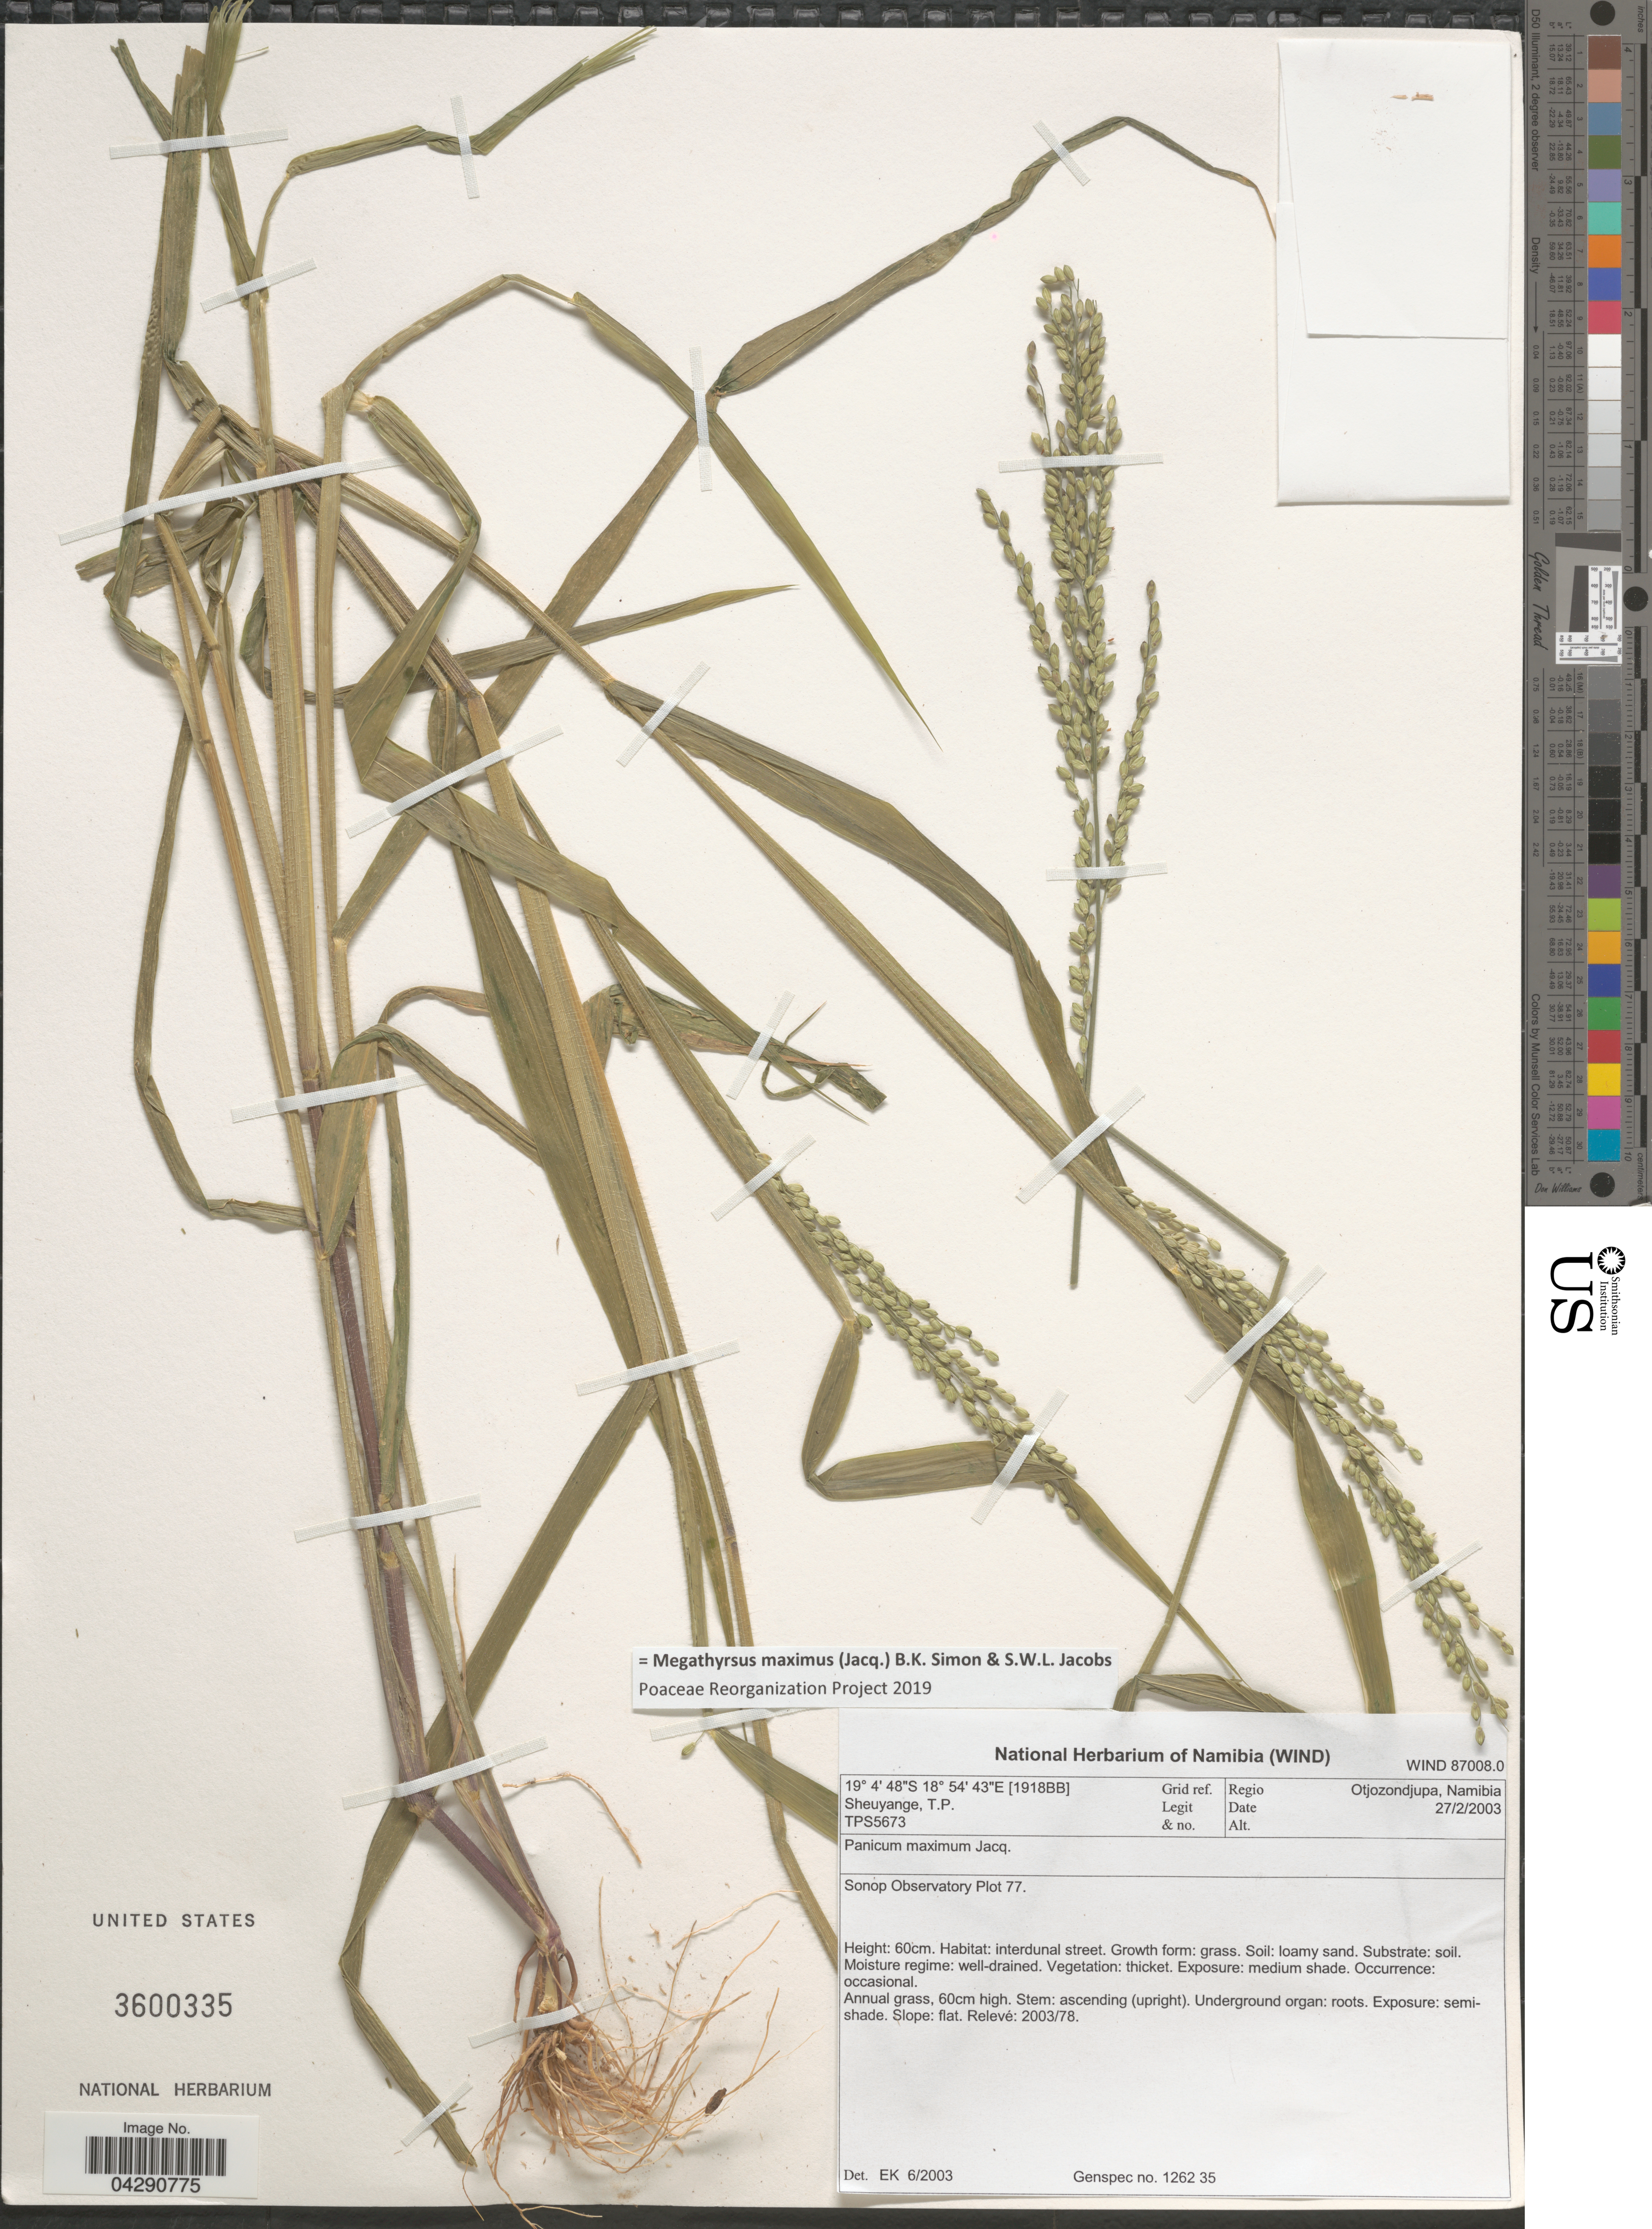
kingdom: Plantae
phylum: Tracheophyta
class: Liliopsida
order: Poales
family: Poaceae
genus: Megathyrsus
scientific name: Megathyrsus maximus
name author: (Jacq.) B.K. Simon & S.W.L. Jacobs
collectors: T. Sheuyange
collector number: TPS5673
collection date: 2003-02-27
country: Namibia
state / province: Otjozondjupa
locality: [1918BB] Grid ref. Regio Otjozondjupa, Namibia. Sonop Observatory Plot 77.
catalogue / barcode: US 3600335